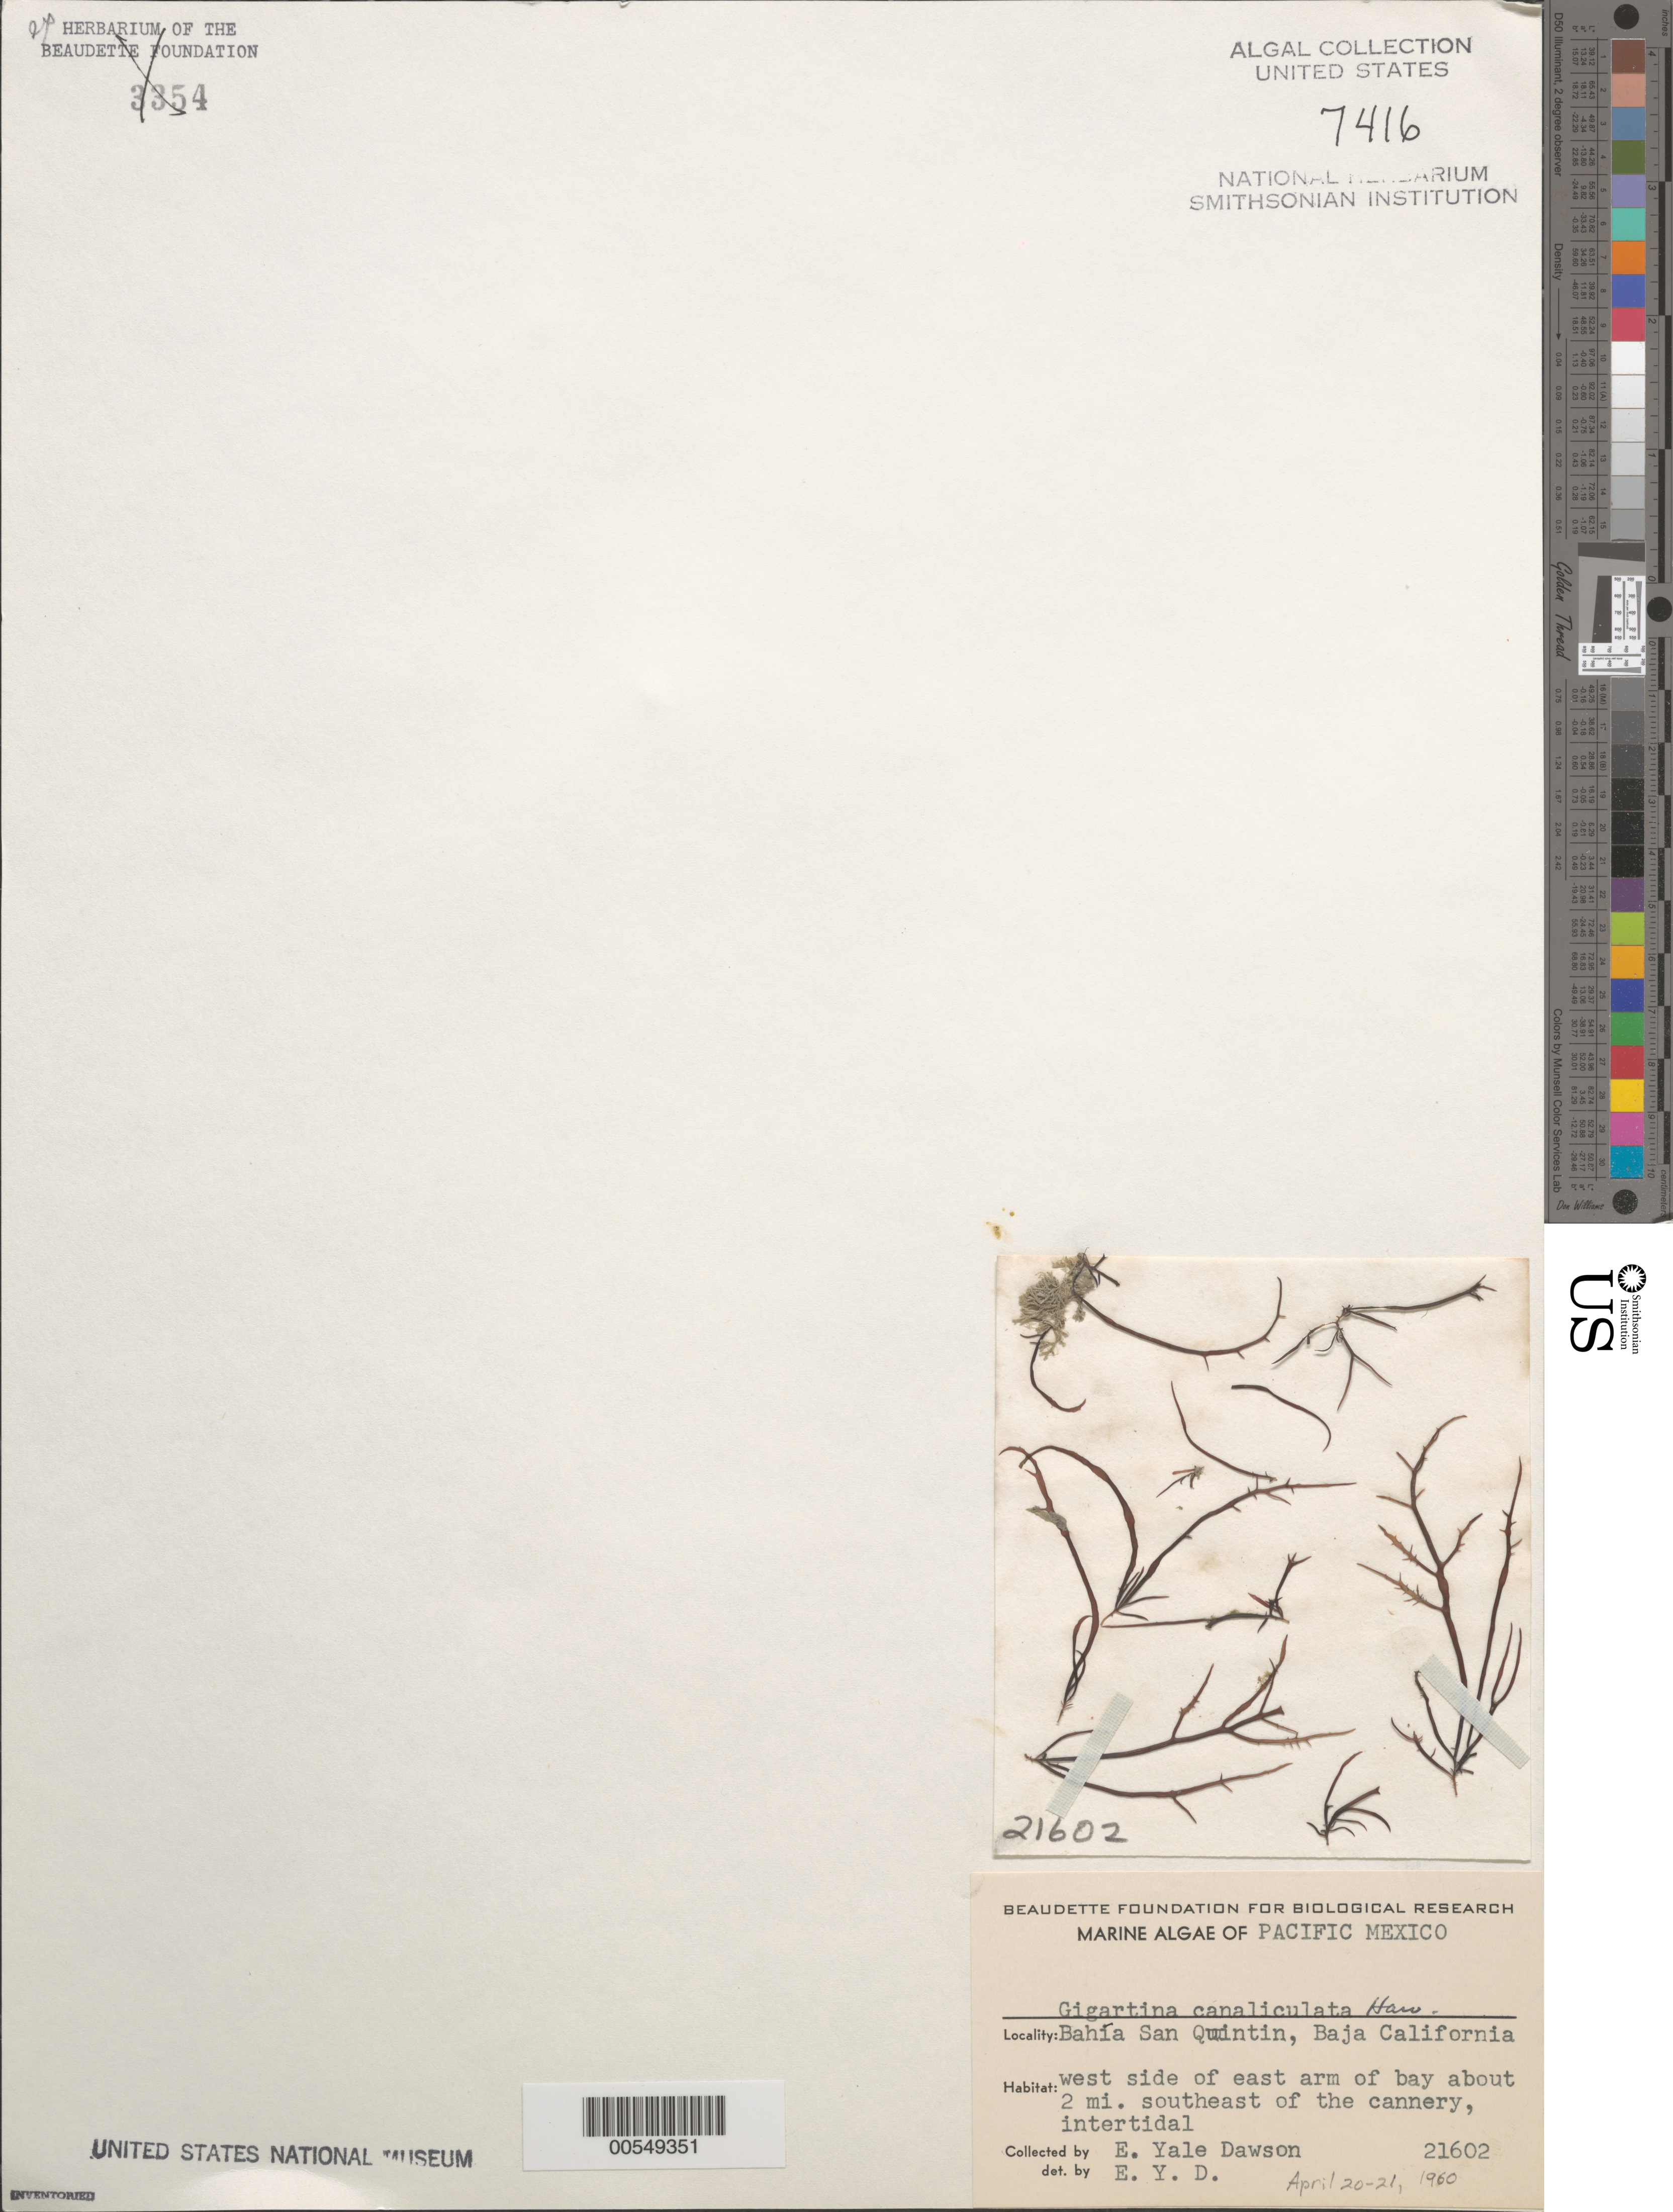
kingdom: Plantae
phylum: Rhodophyta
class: Florideophyceae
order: Gigartinales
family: Gigartinaceae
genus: Chondracanthus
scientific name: Chondracanthus canaliculatus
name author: (Harv.) Guiry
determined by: Algae name updating Project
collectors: E. Y. Dawson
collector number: EYD 21602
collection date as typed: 20 Apr 1960 TO 21 Apr 1960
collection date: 1960-04-20/1960-04-21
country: Mexico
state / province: Baja California Norte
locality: Bahia San Quintin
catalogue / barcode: US 7416